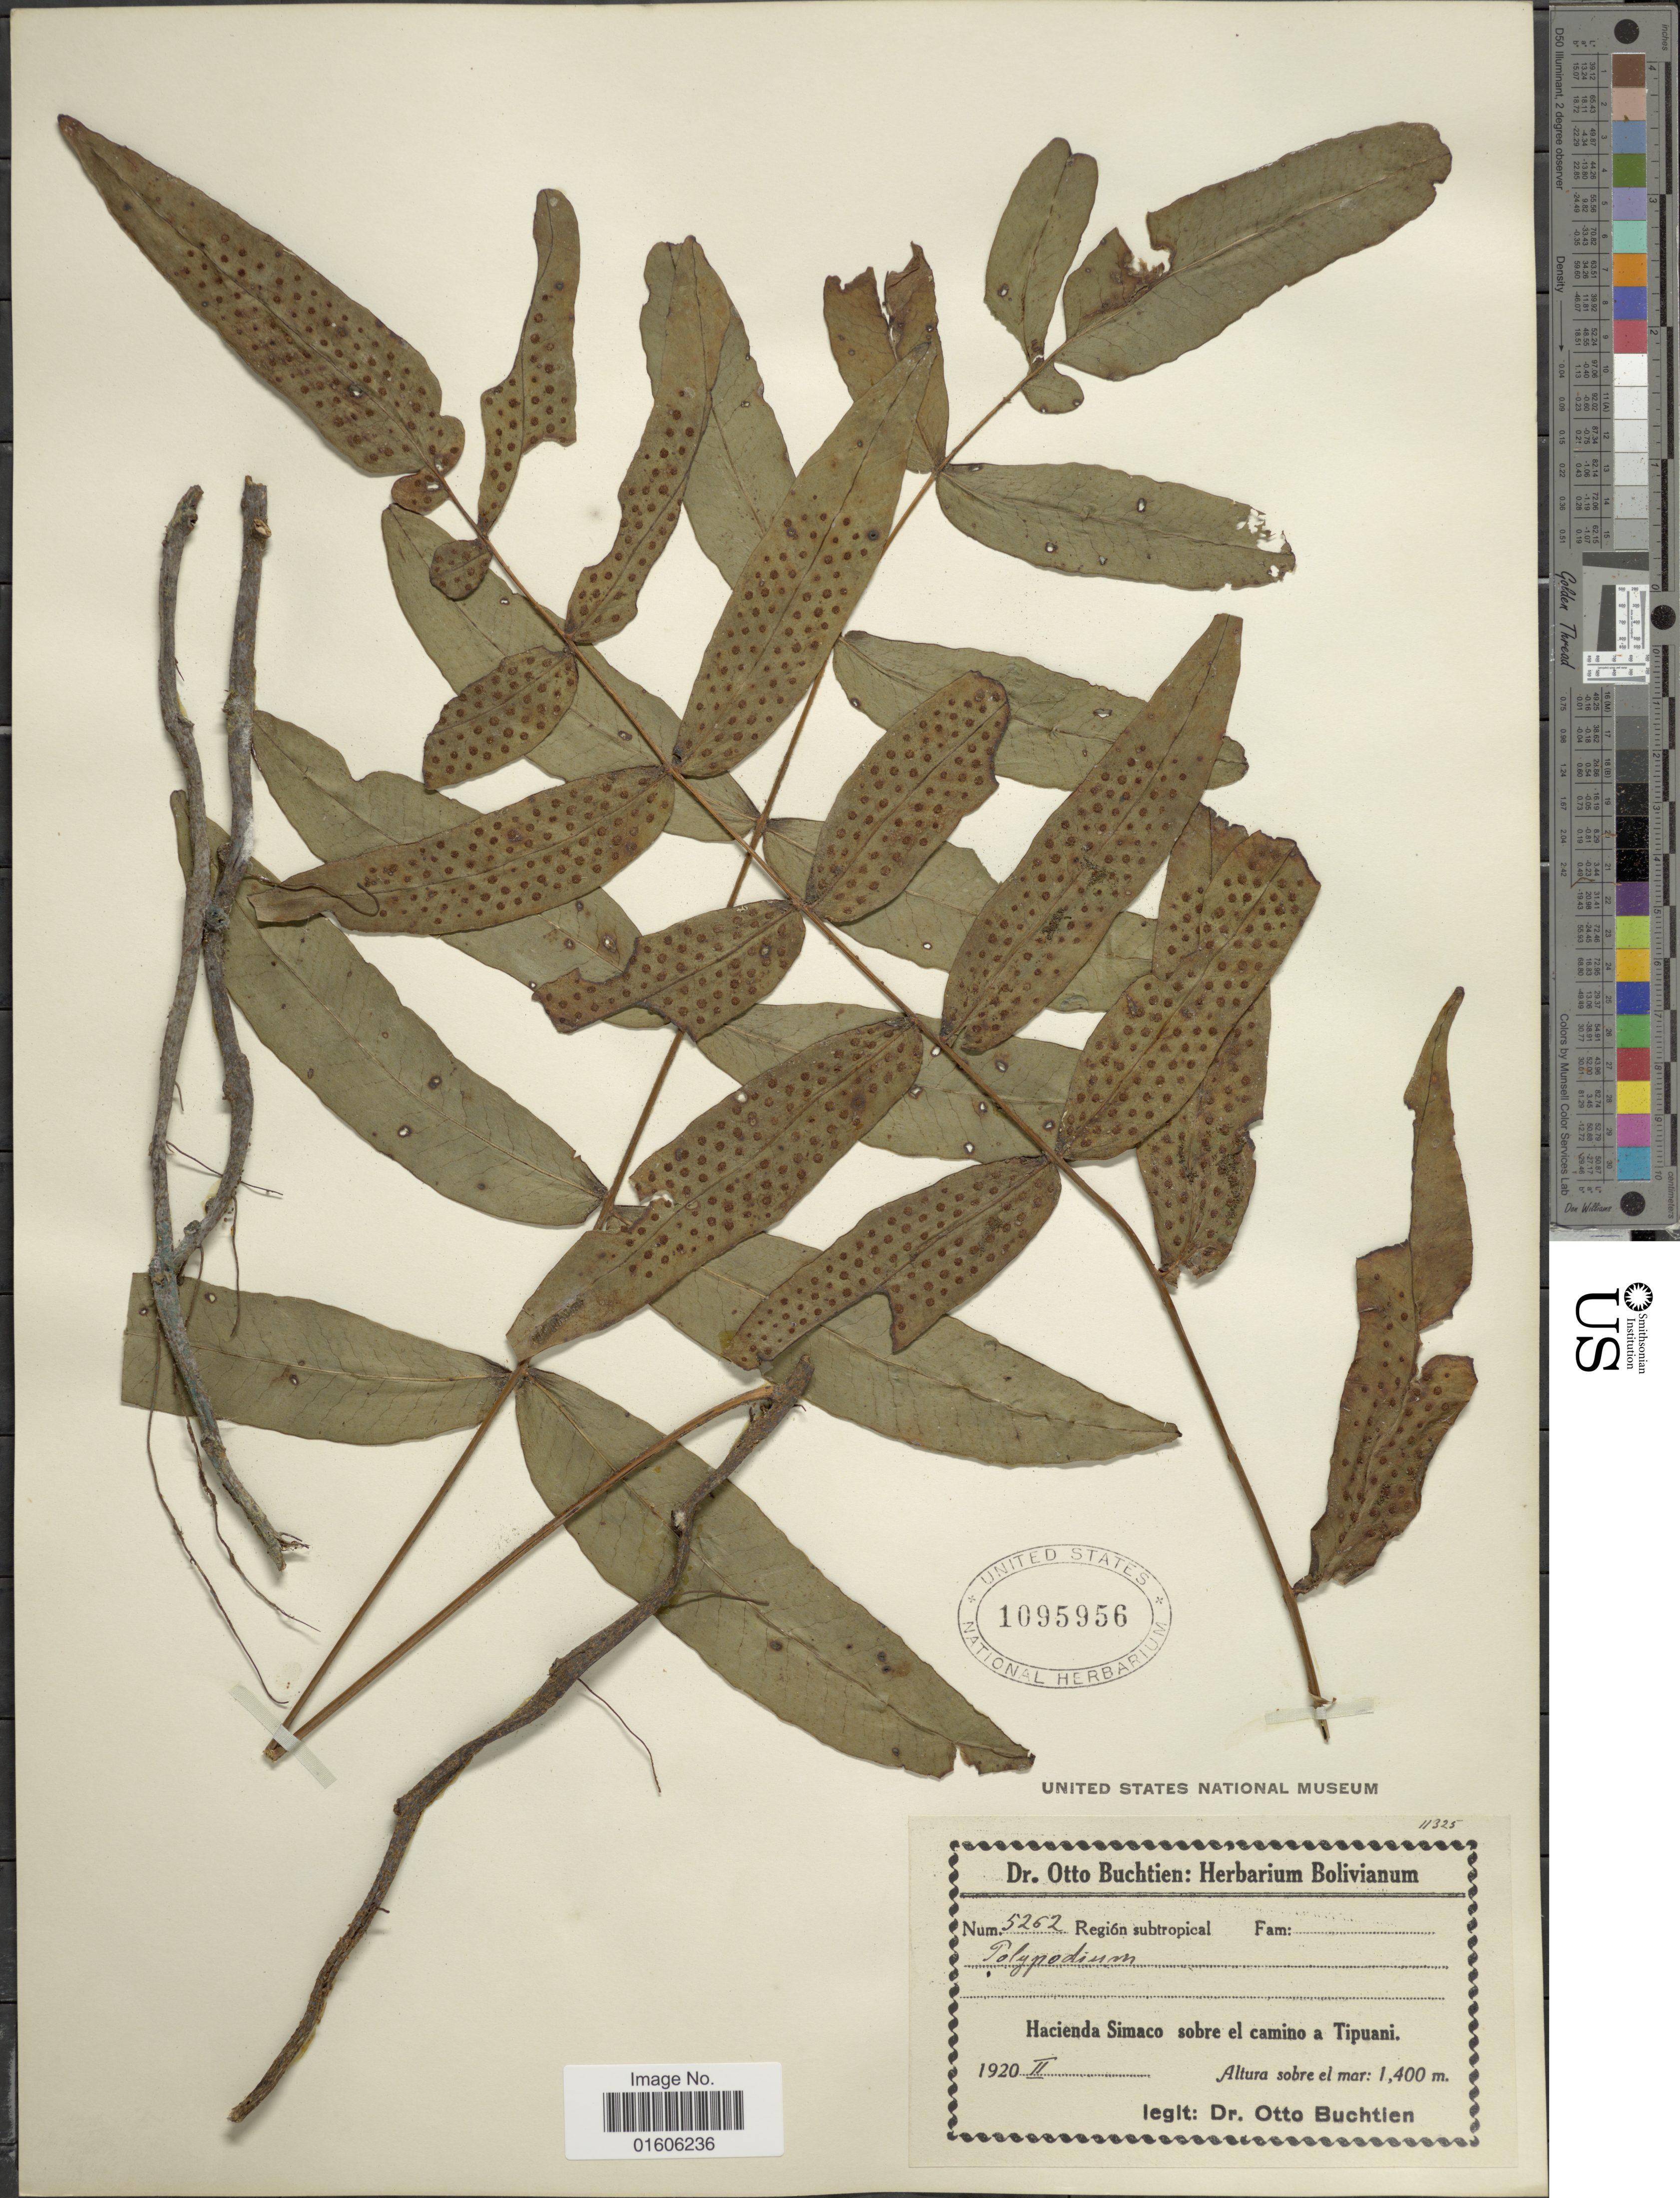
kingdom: Plantae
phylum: Tracheophyta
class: Polypodiopsida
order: Polypodiales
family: Polypodiaceae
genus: Serpocaulon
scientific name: Serpocaulon fraxinifolium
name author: (Jacq.) A.R. Sm.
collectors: O. Buchtien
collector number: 5262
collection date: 1920-02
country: Bolivia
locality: Región subtropical. Hacienda Simaco sobre el camino a Tipuani.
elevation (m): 1400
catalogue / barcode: US 1095956